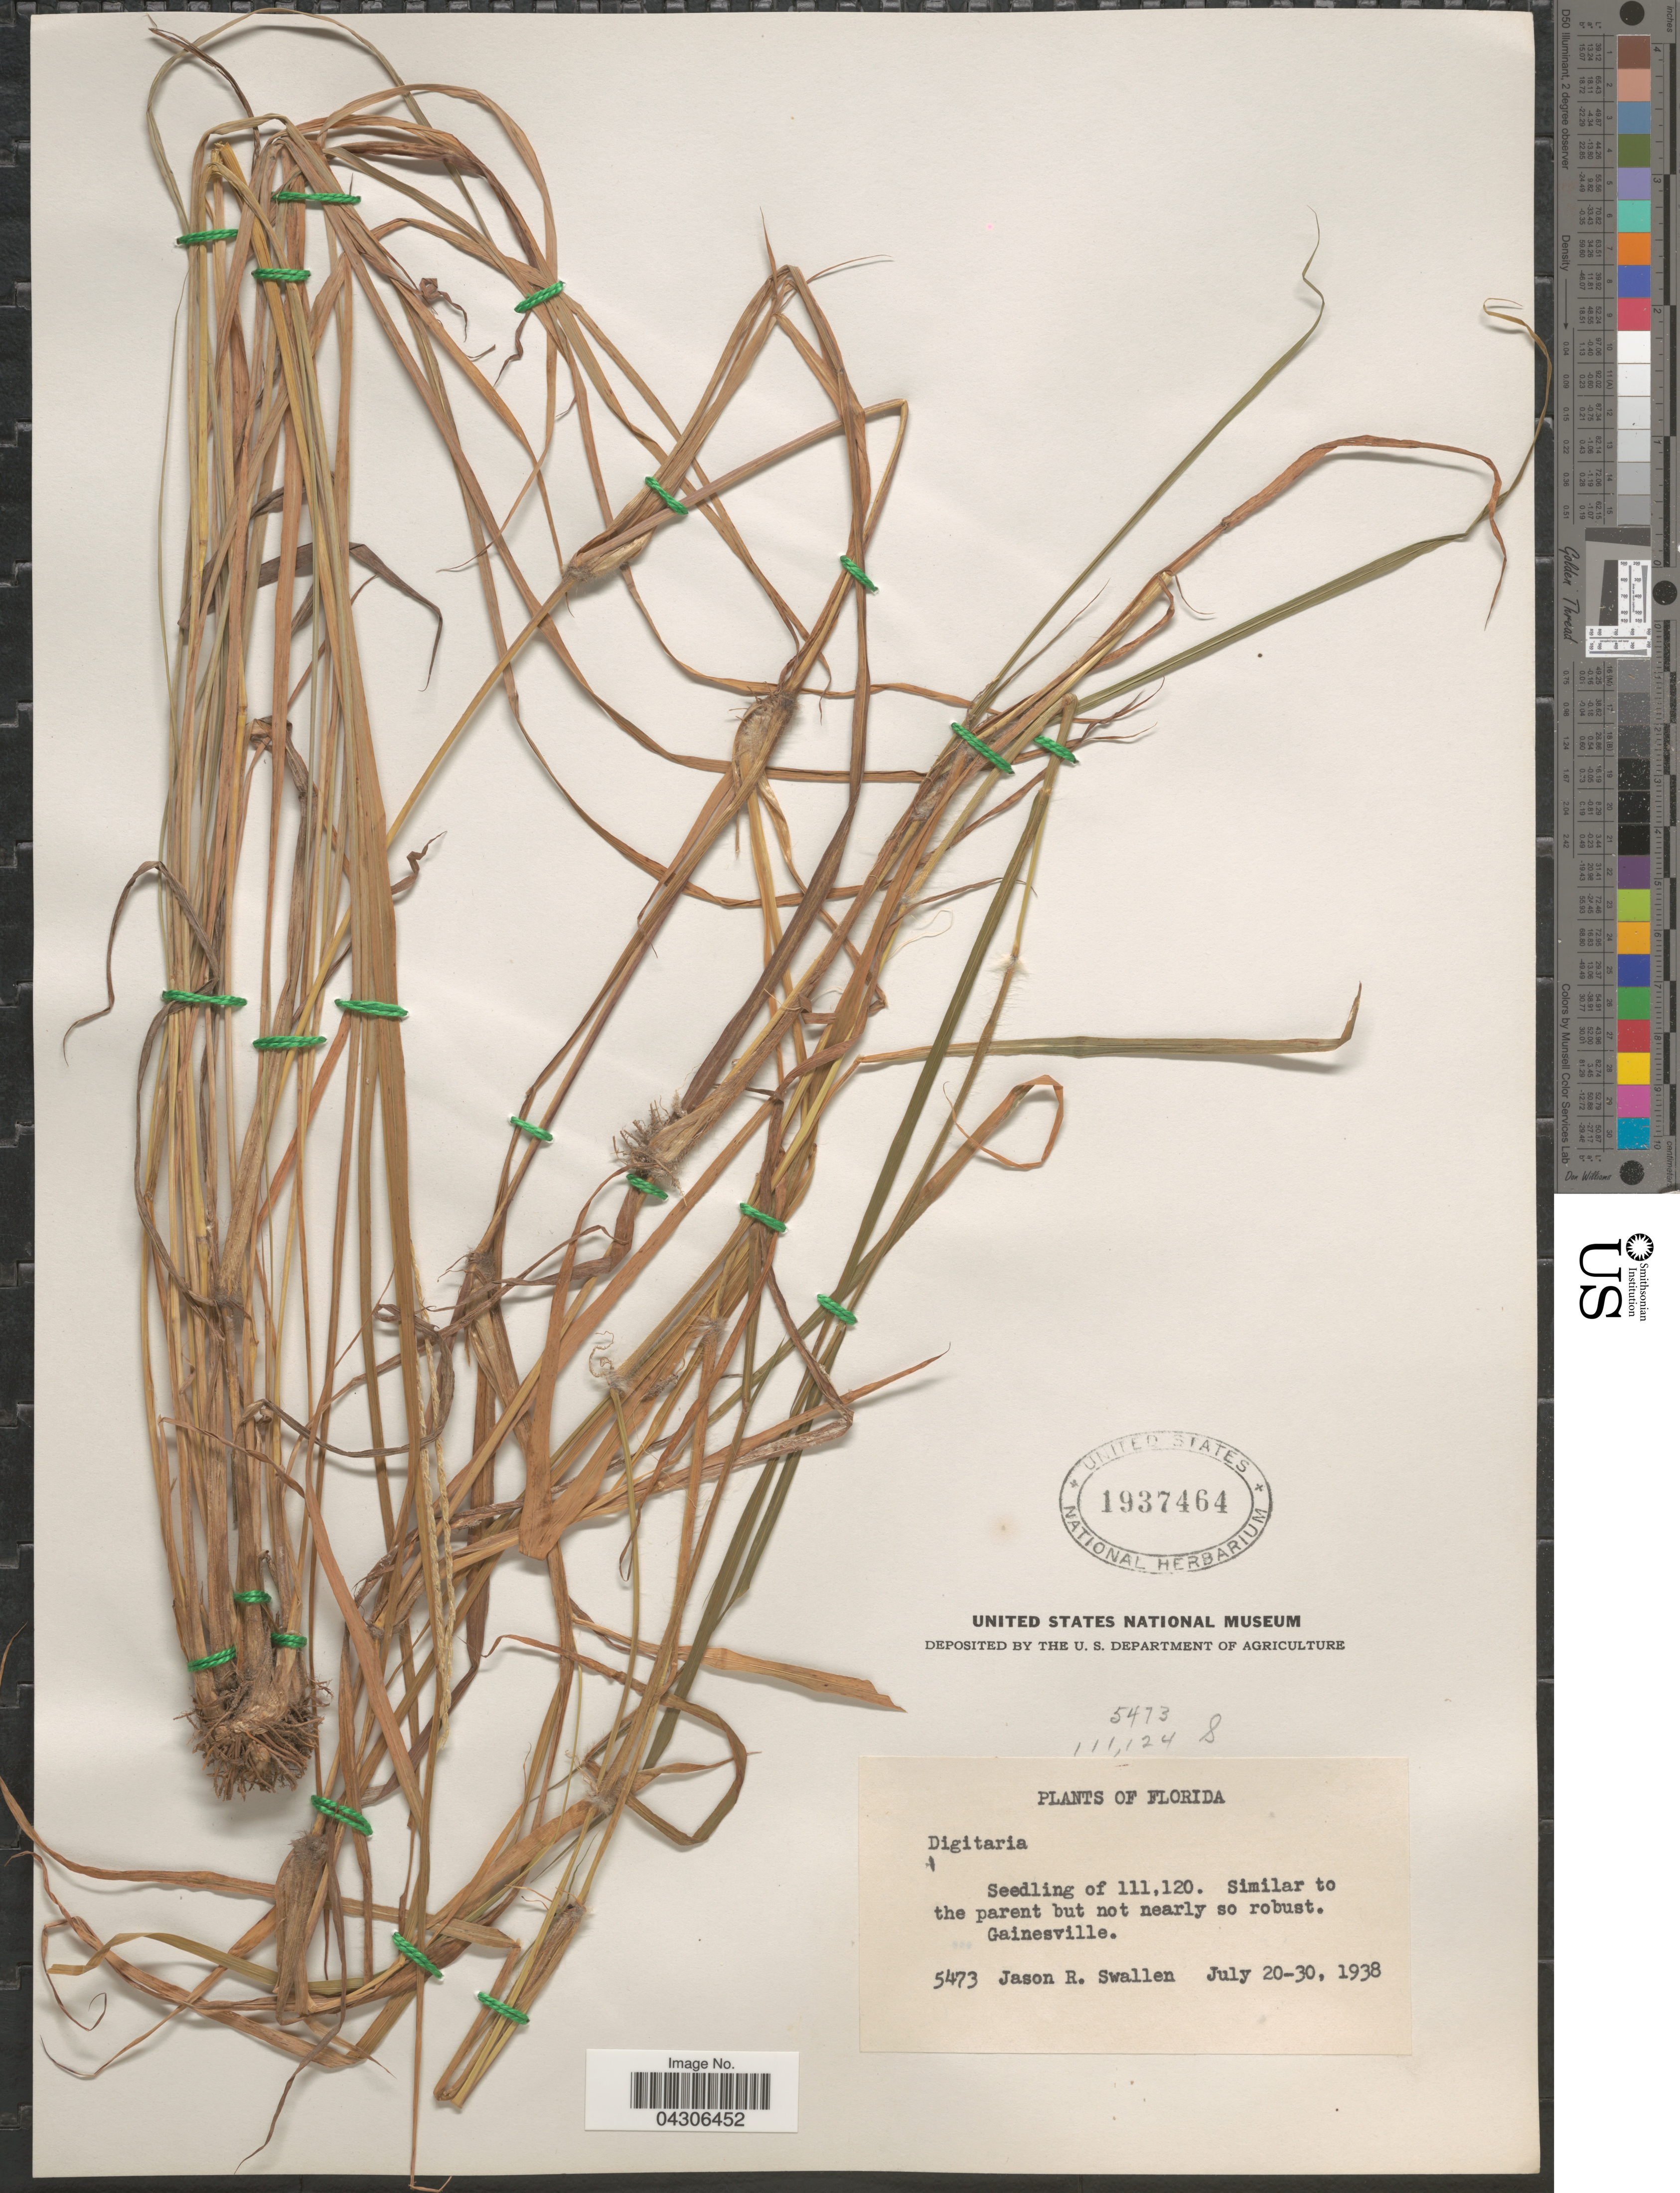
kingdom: Plantae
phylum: Tracheophyta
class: Liliopsida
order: Poales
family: Poaceae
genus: Digitaria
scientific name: Digitaria eriantha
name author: Steud.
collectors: J. R. Swallen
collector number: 5473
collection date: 1938-07-20/1938-07-30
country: United States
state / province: Florida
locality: Gainesville.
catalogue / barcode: US 1937464